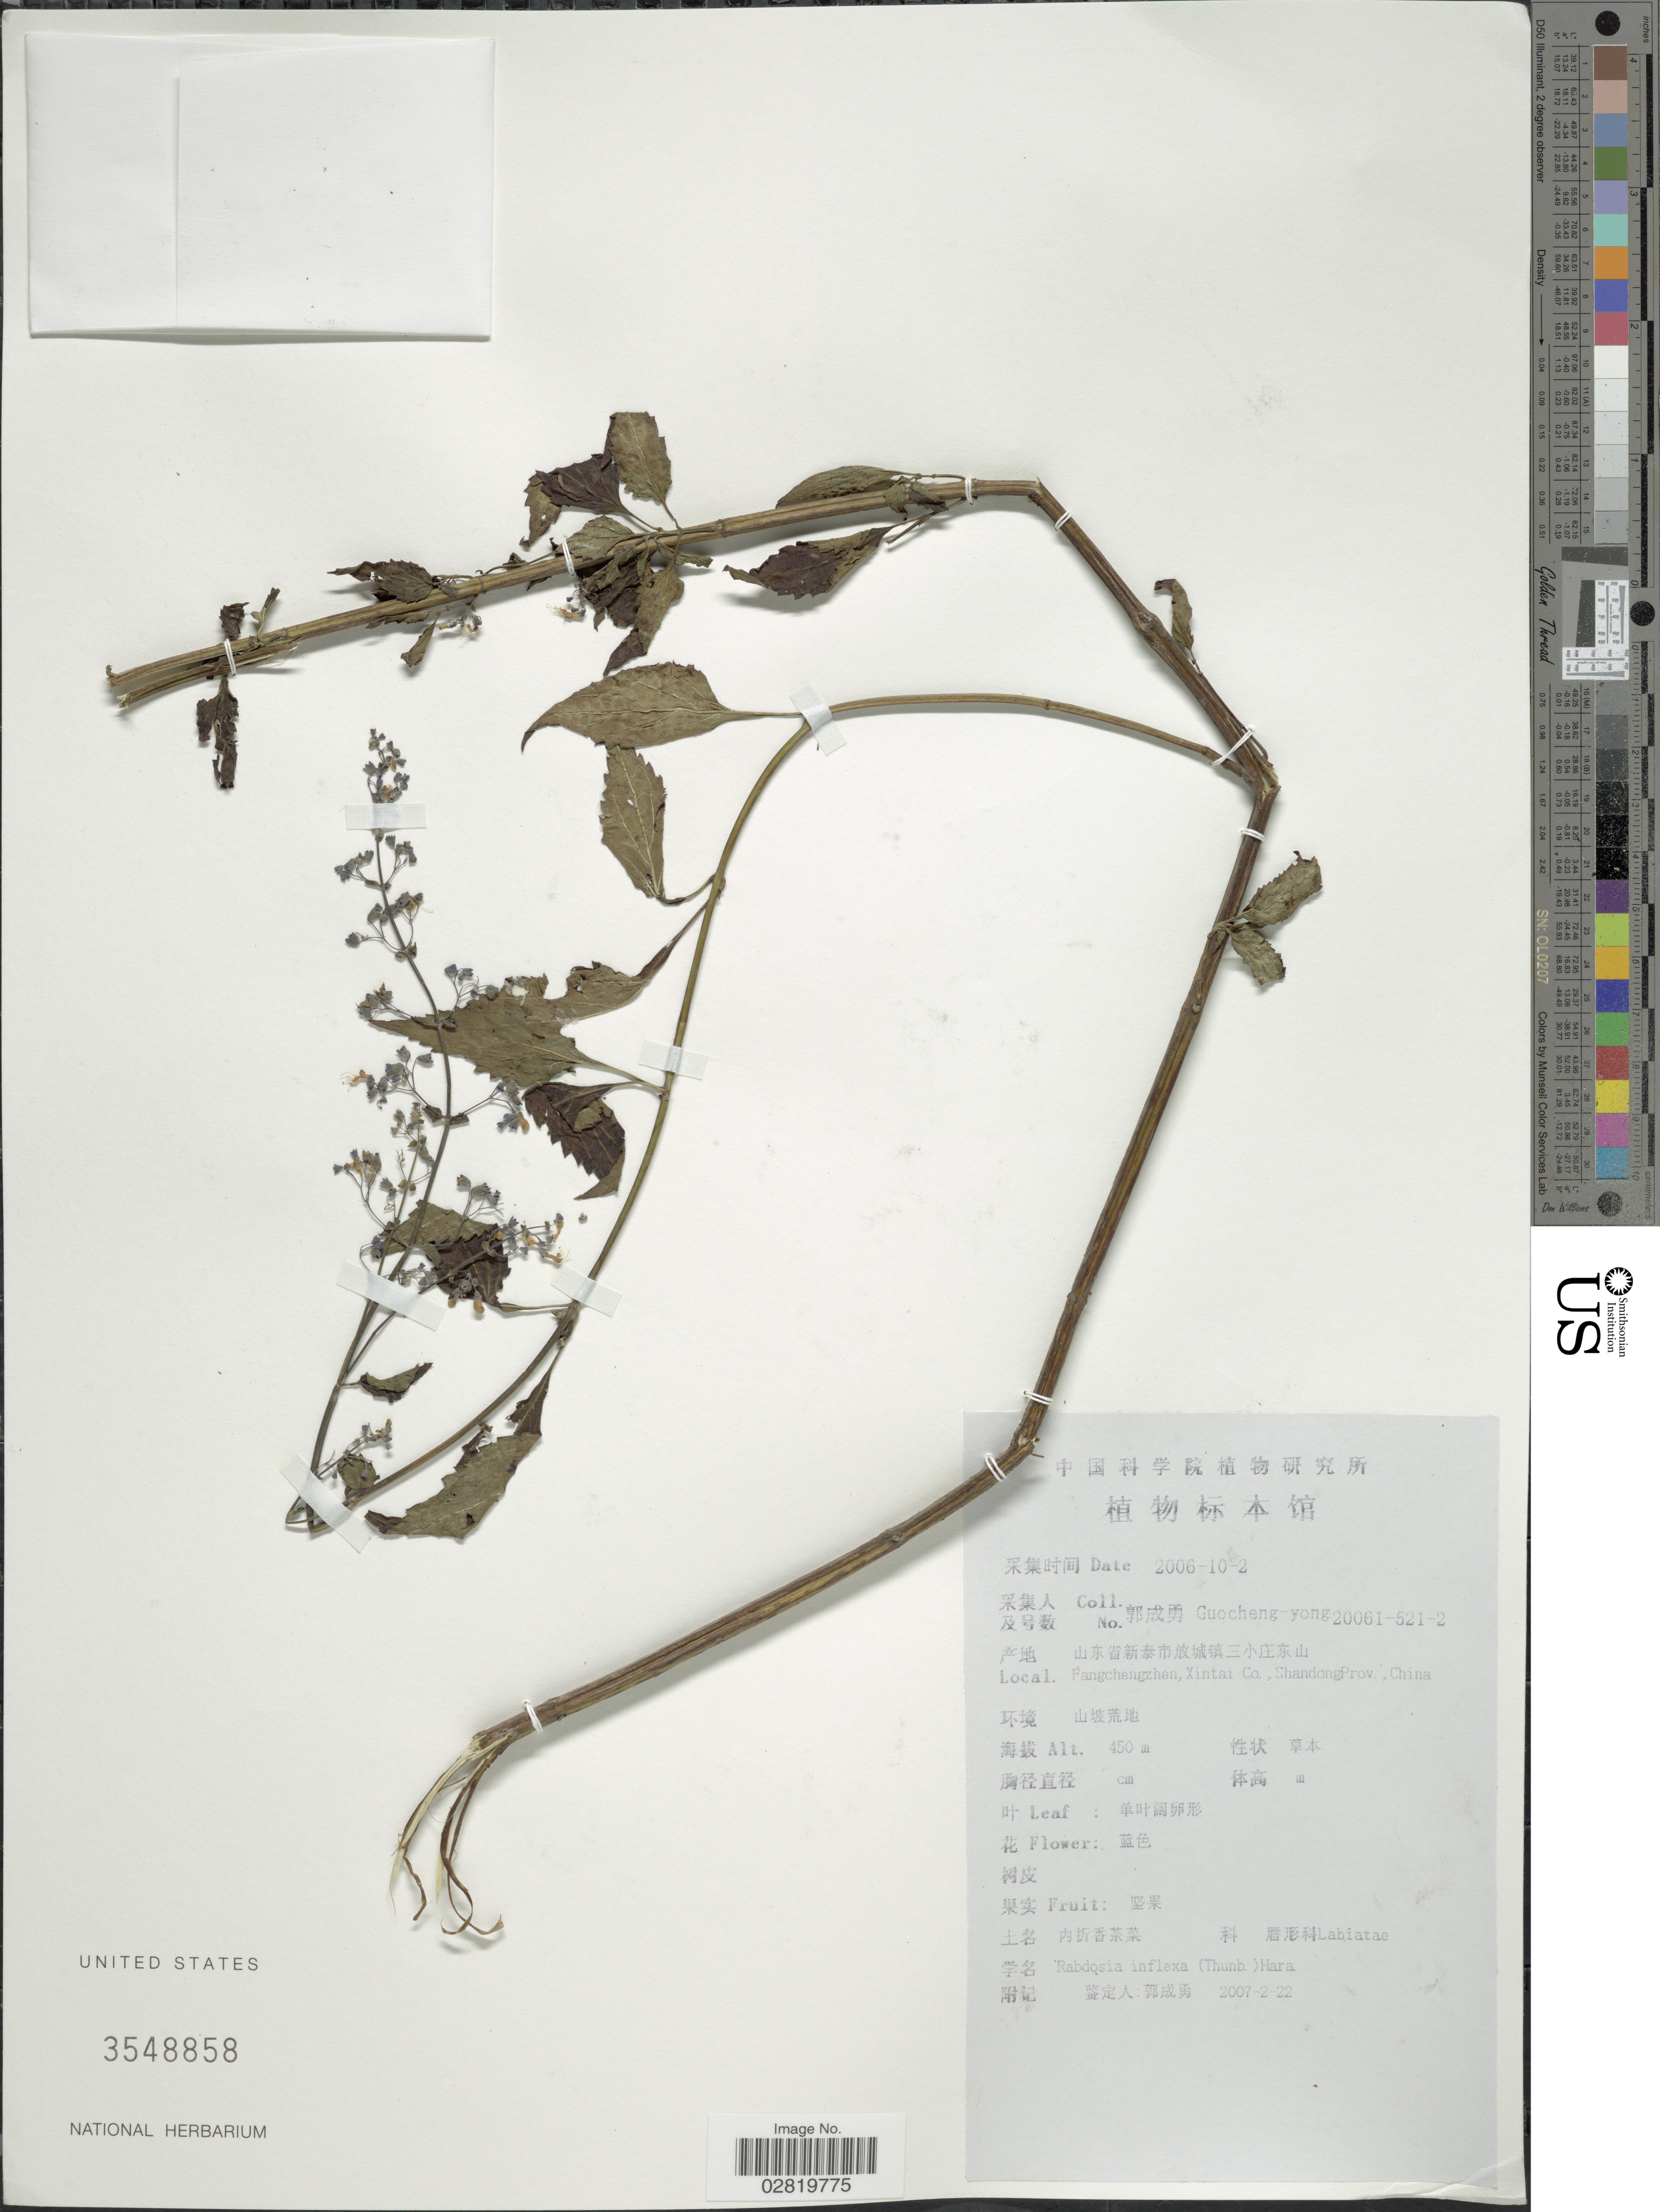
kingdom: Plantae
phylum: Tracheophyta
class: Magnoliopsida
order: Lamiales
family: Lamiaceae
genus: Ocimum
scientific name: Ocimum inflexum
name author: Thunb.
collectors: Guo cheng-yong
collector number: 20061-521-2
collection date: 2006-10-02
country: China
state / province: Shandong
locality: Fangchengzhen, Xintai Co., Shandong Prov., China.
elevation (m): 450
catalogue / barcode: US 3548858